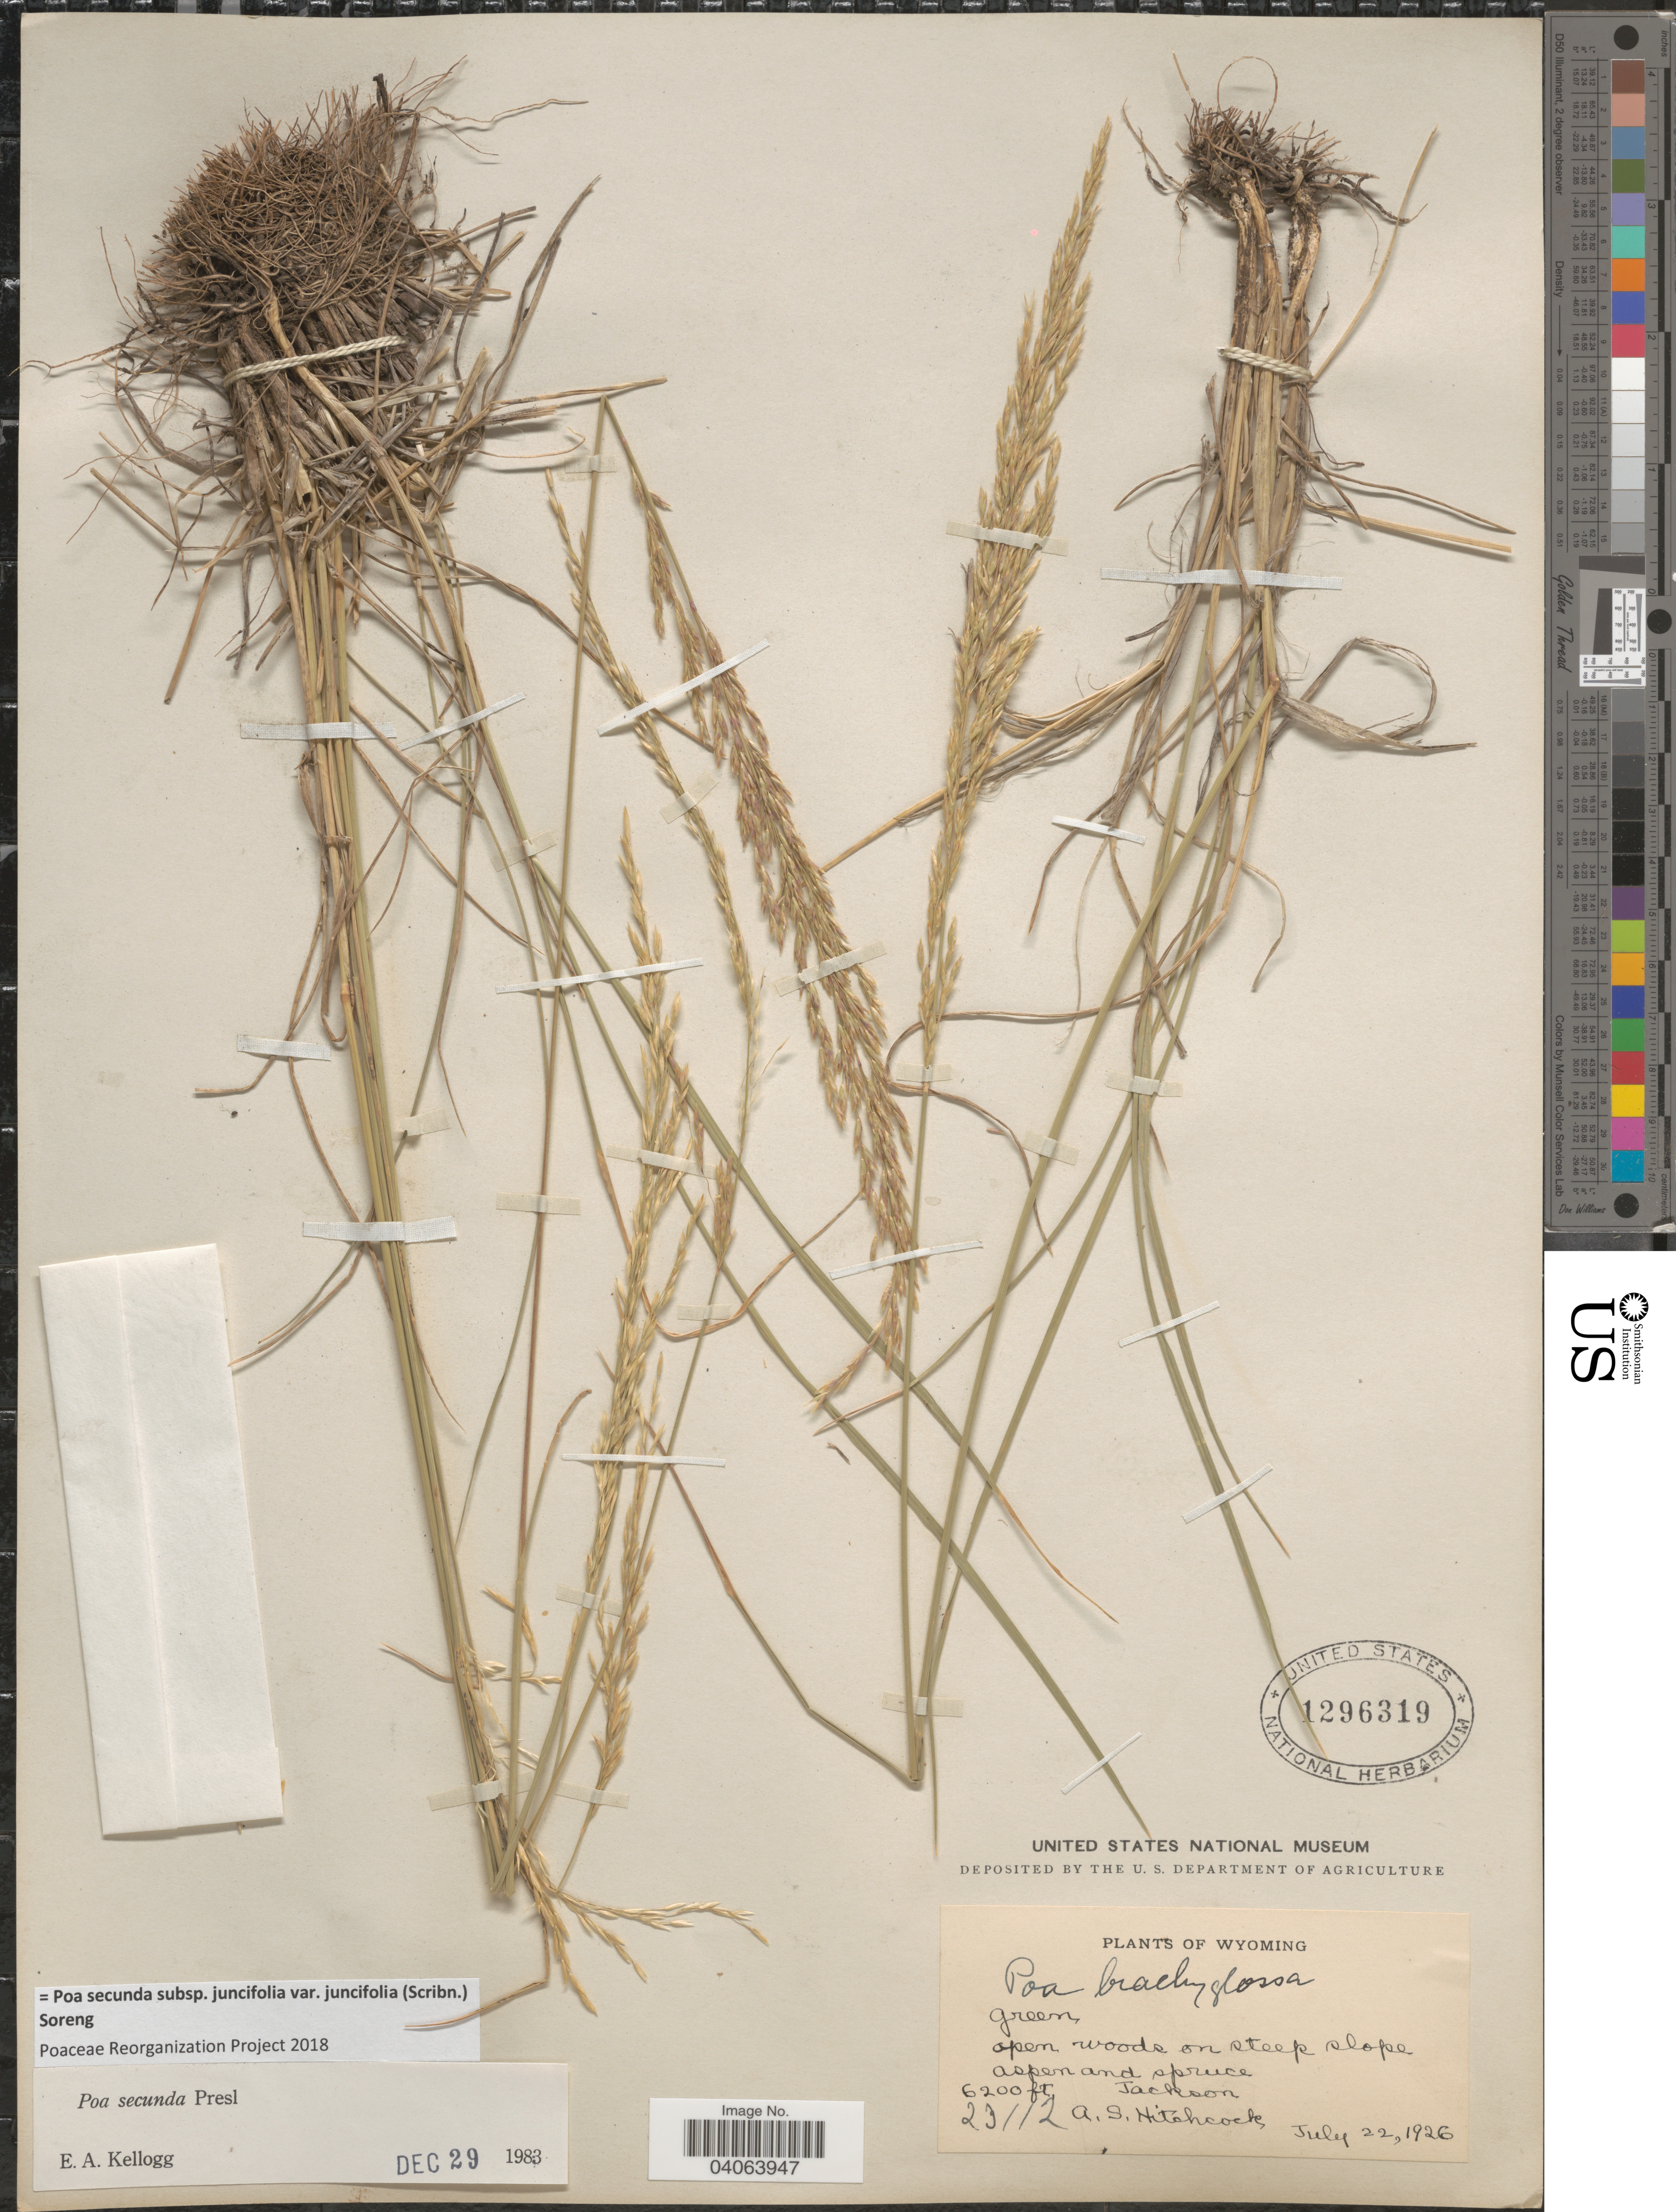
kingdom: Plantae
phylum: Tracheophyta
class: Liliopsida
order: Poales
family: Poaceae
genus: Poa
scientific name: Poa secunda subsp. juncifolia var. juncifolia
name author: (Scribn.) Soreng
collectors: A. S. Hitchcock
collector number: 23112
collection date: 1926-07-22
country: United States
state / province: Wyoming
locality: Jackson.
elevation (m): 1890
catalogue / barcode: US 1296319